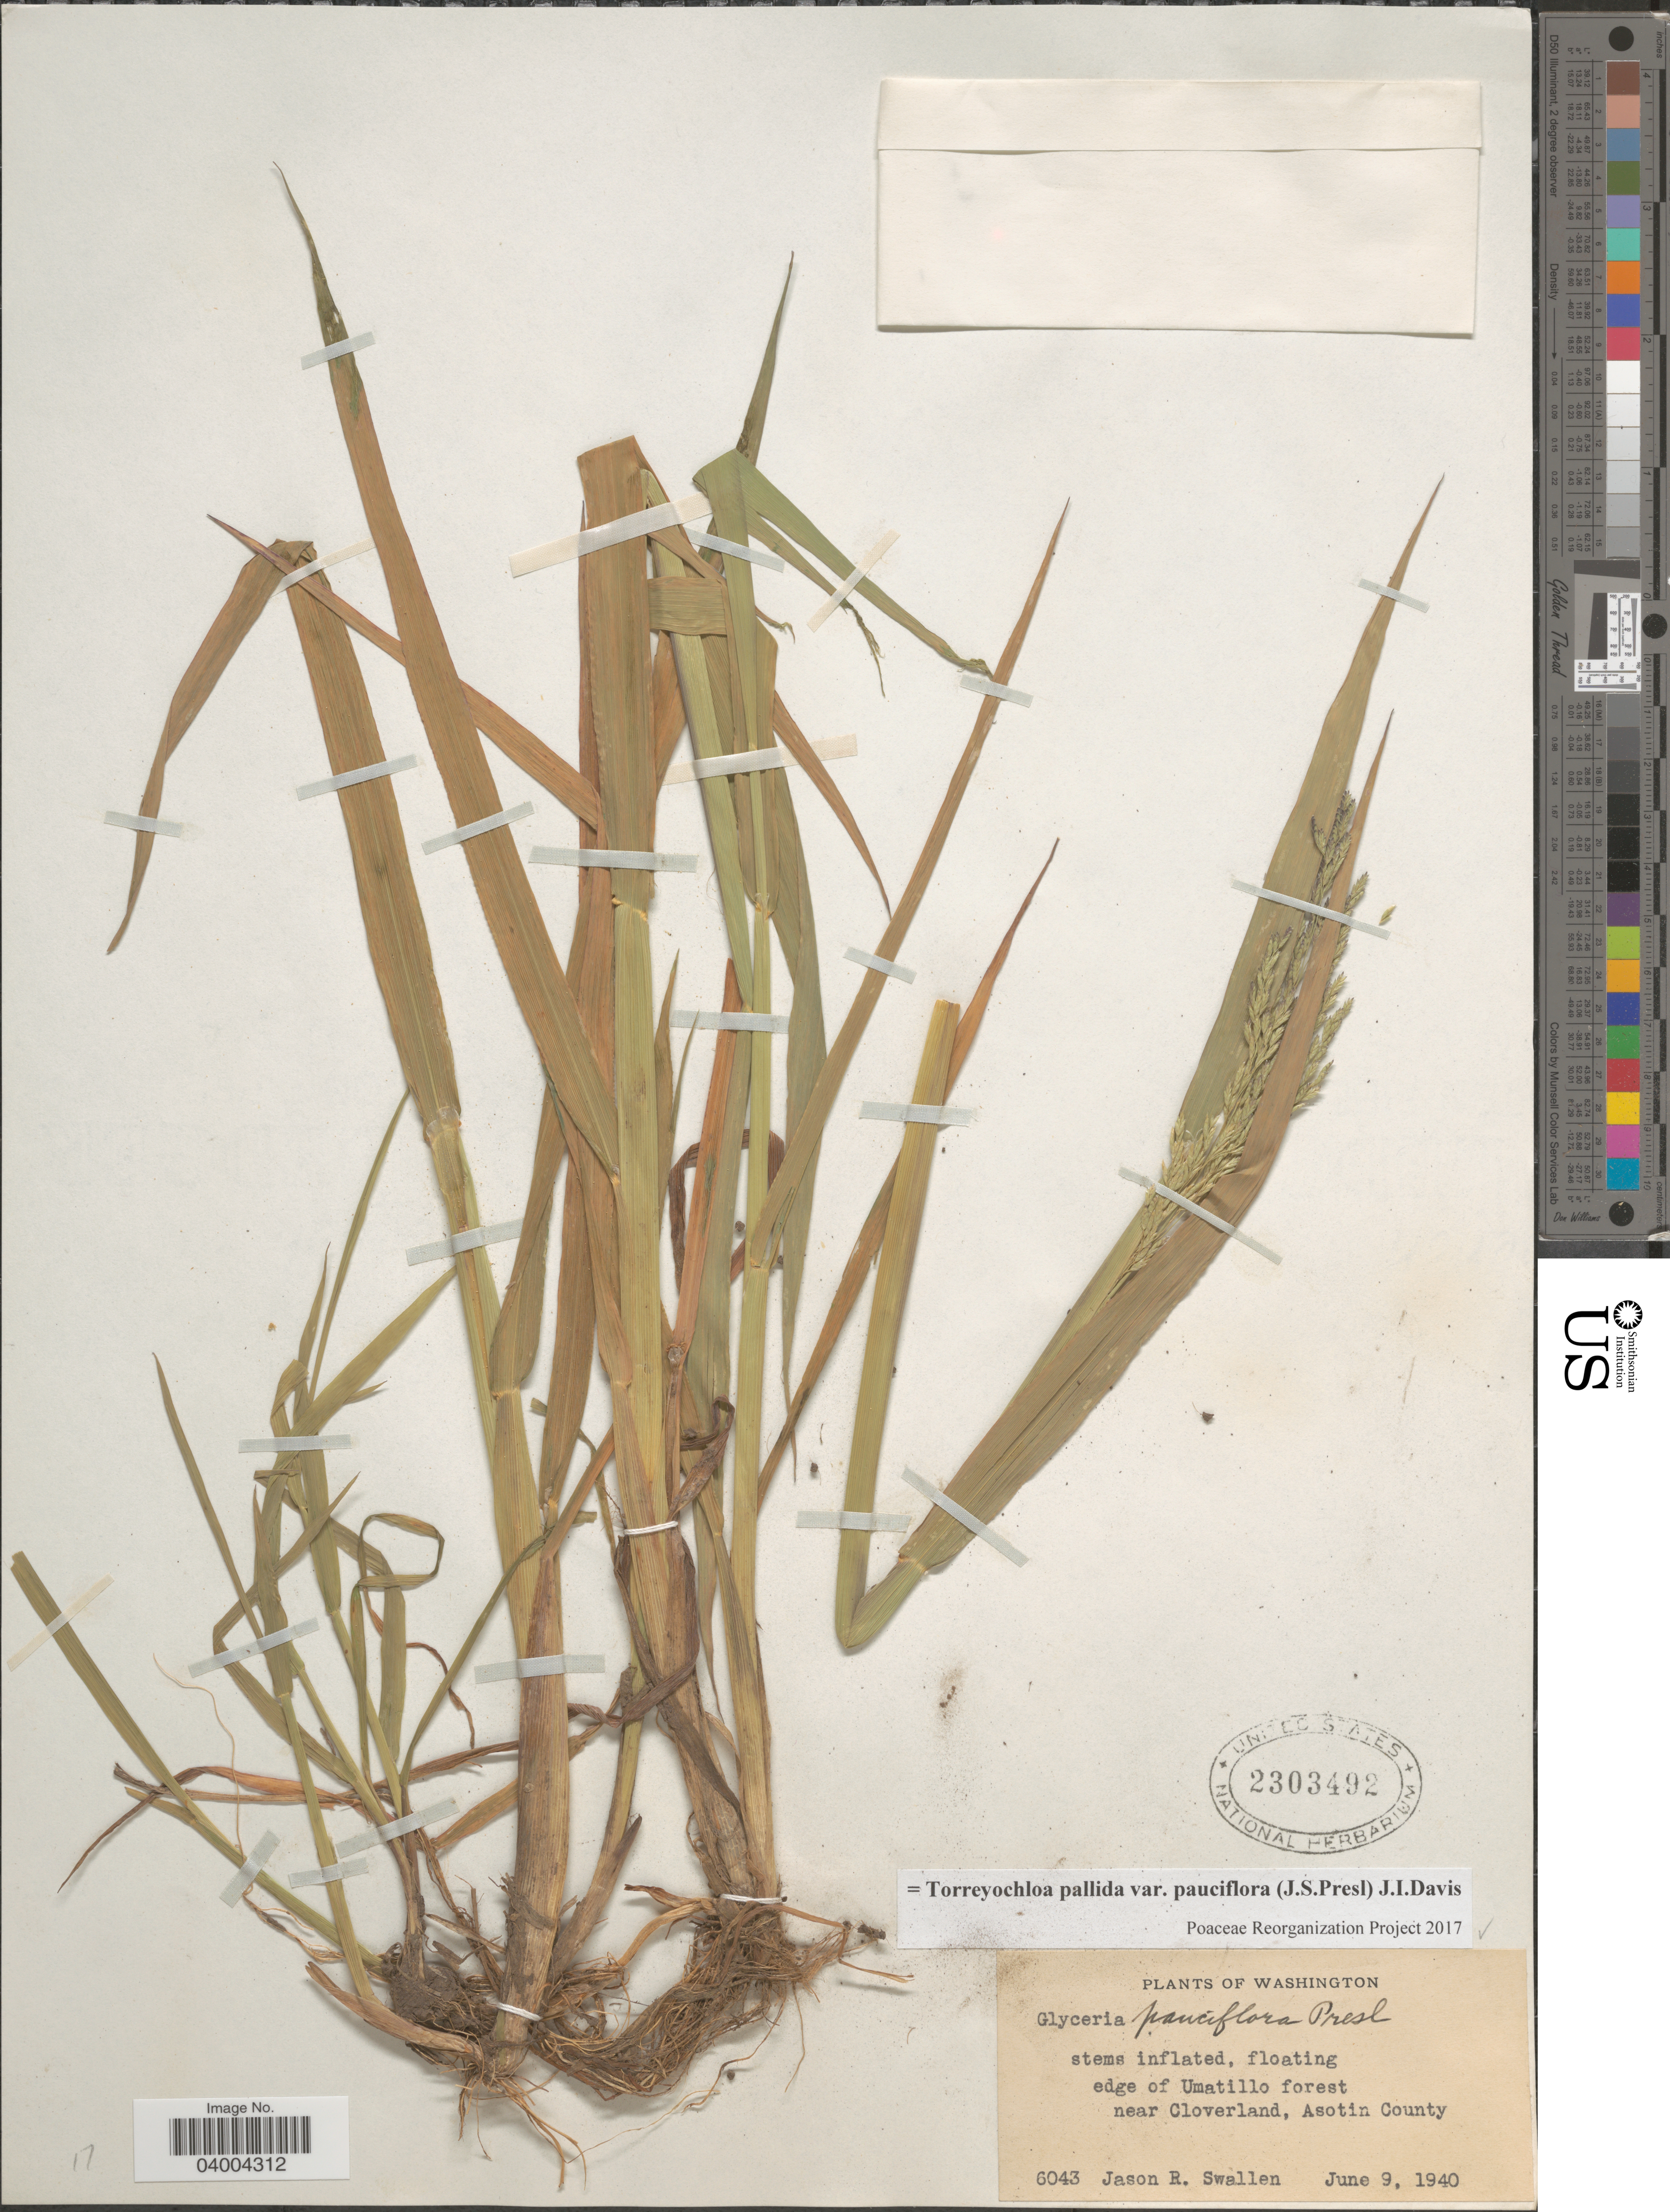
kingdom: Plantae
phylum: Tracheophyta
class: Liliopsida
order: Poales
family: Poaceae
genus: Torreyochloa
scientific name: Torreyochloa pallida var. pauciflora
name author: (J. Presl) J.I. Davis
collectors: J. R. Swallen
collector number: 6043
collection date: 1940-06-09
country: United States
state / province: Washington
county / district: Asotin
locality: Floating edge of Umatillo forest near Cloverland, Asotin County.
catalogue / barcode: US 2303492